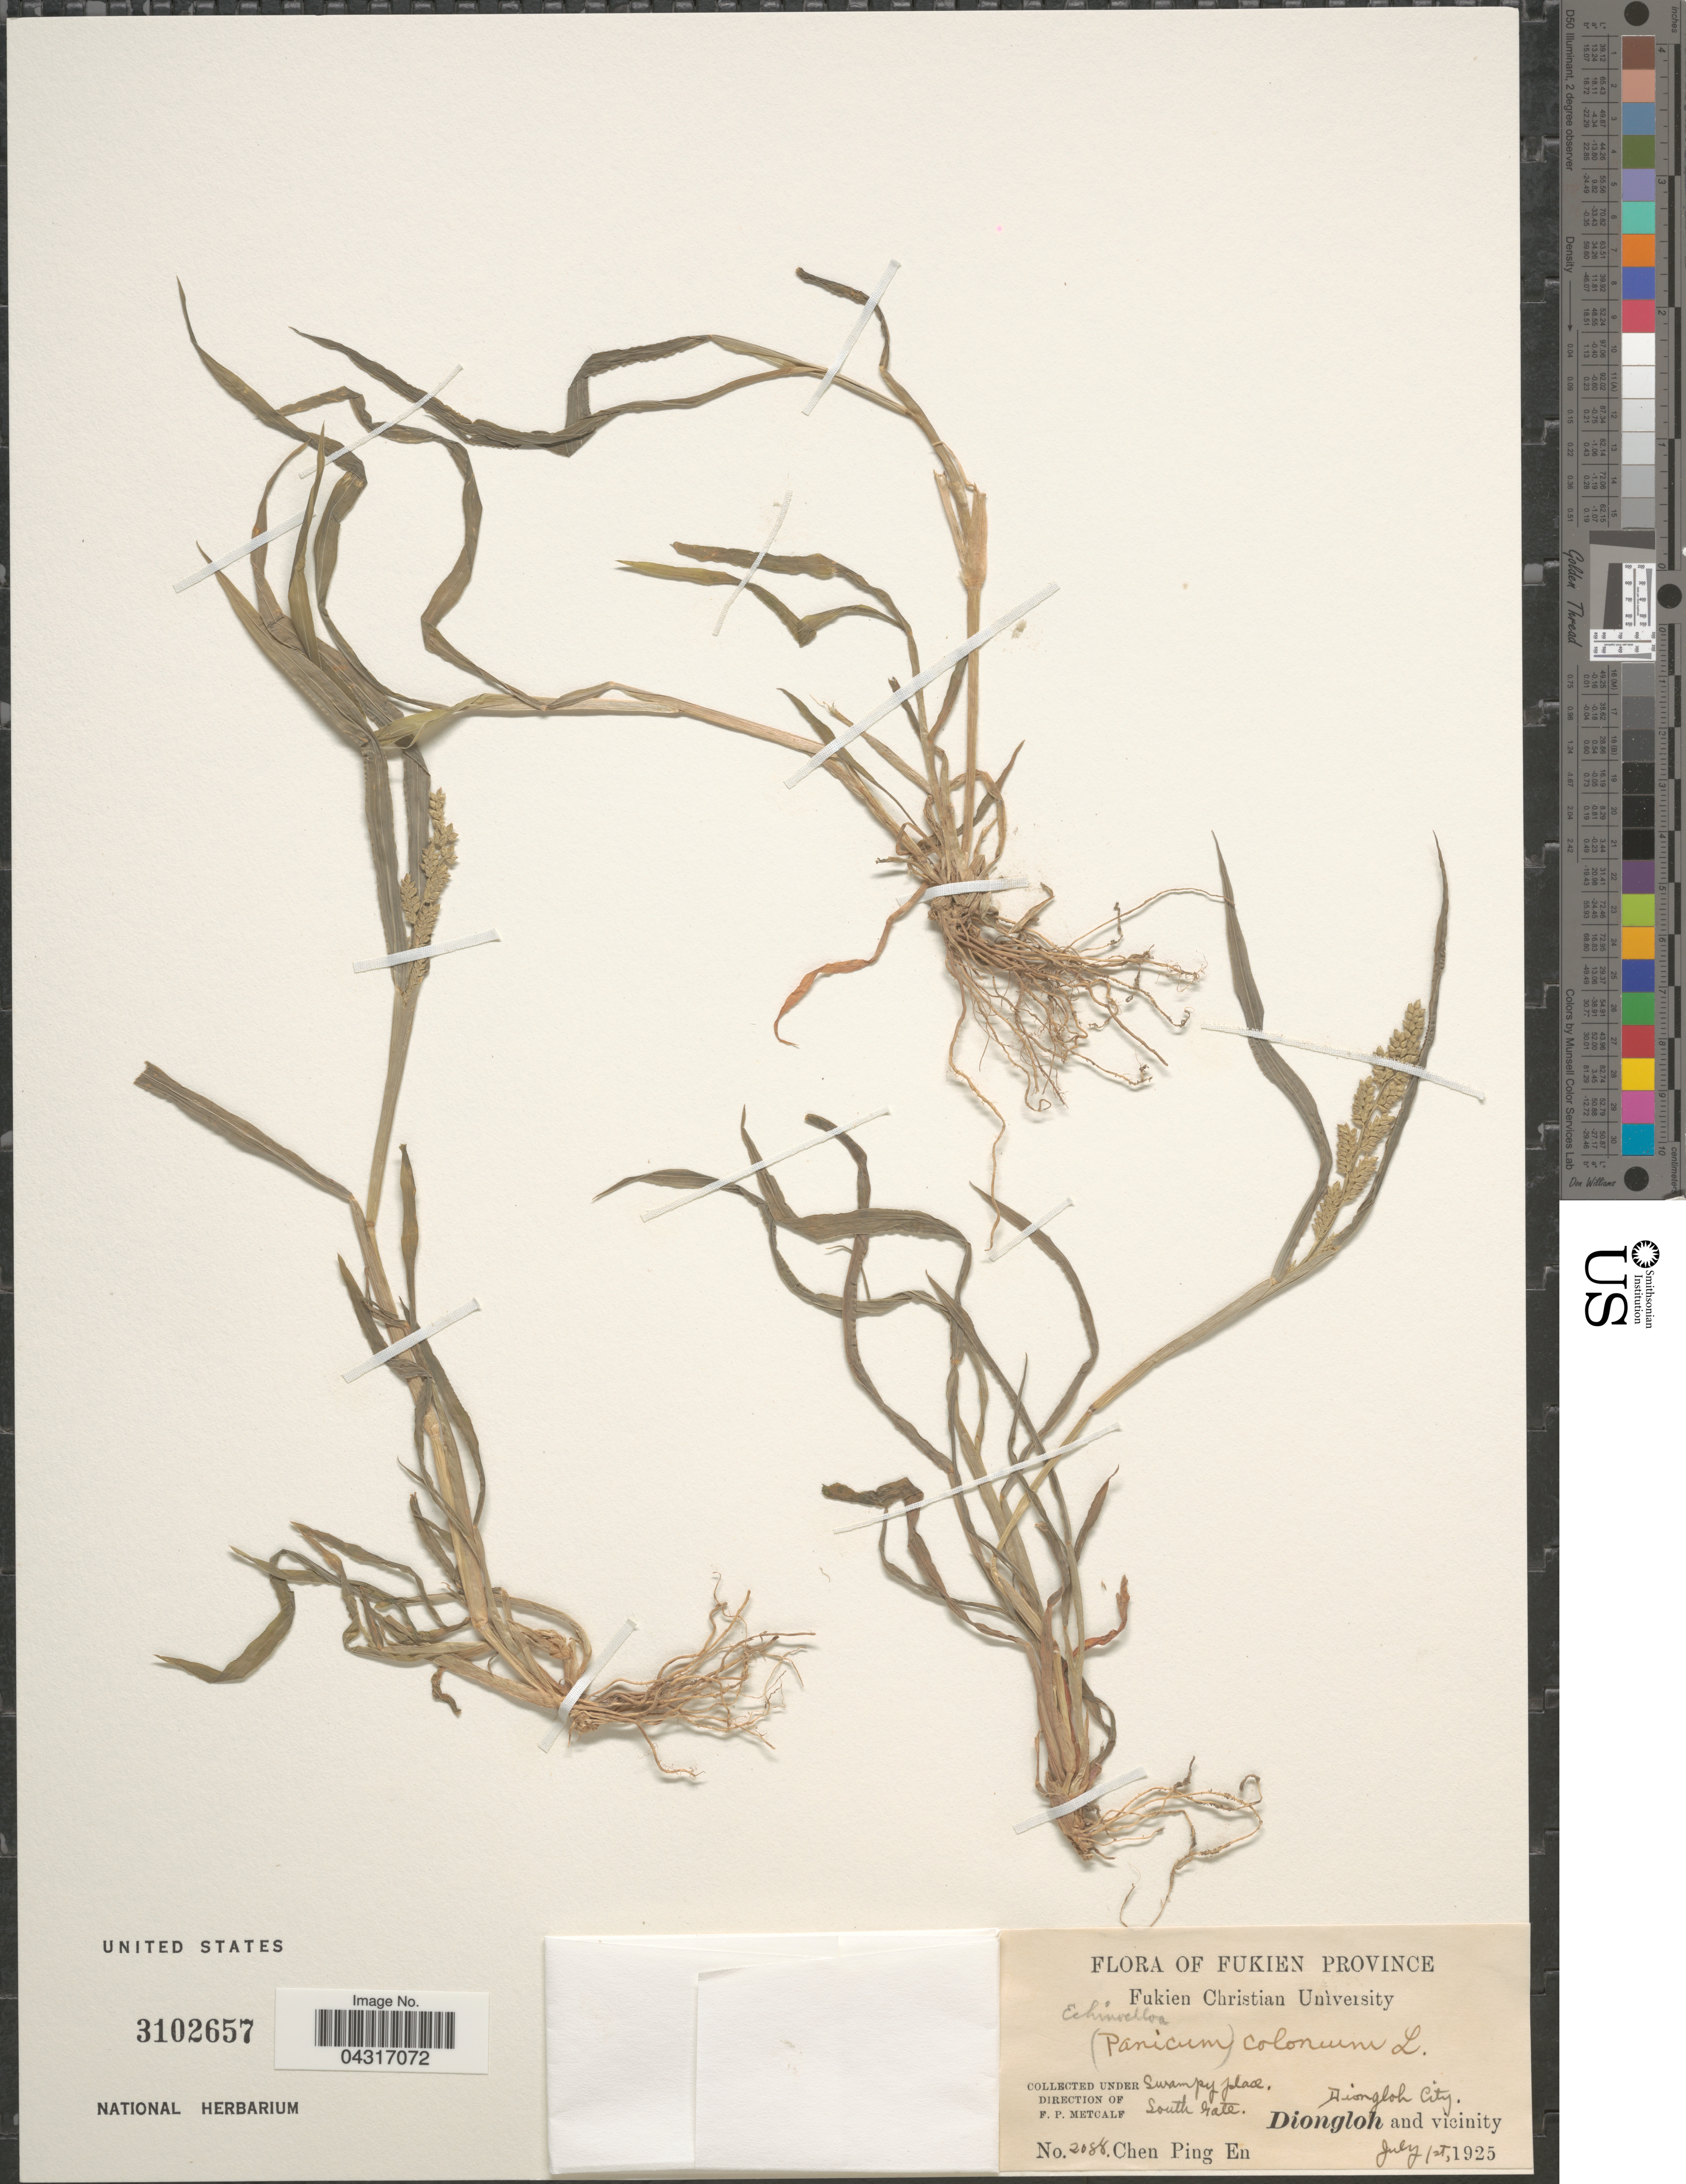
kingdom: Plantae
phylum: Tracheophyta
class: Liliopsida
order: Poales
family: Poaceae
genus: Echinochloa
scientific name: Echinochloa colona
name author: (L.) Link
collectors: C. Ping En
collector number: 2088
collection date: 1925-07-01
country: China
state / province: Fujian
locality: Fukien Province. South Gate. Diongloh city. Diongloh and vicinity.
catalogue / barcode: US 3102657